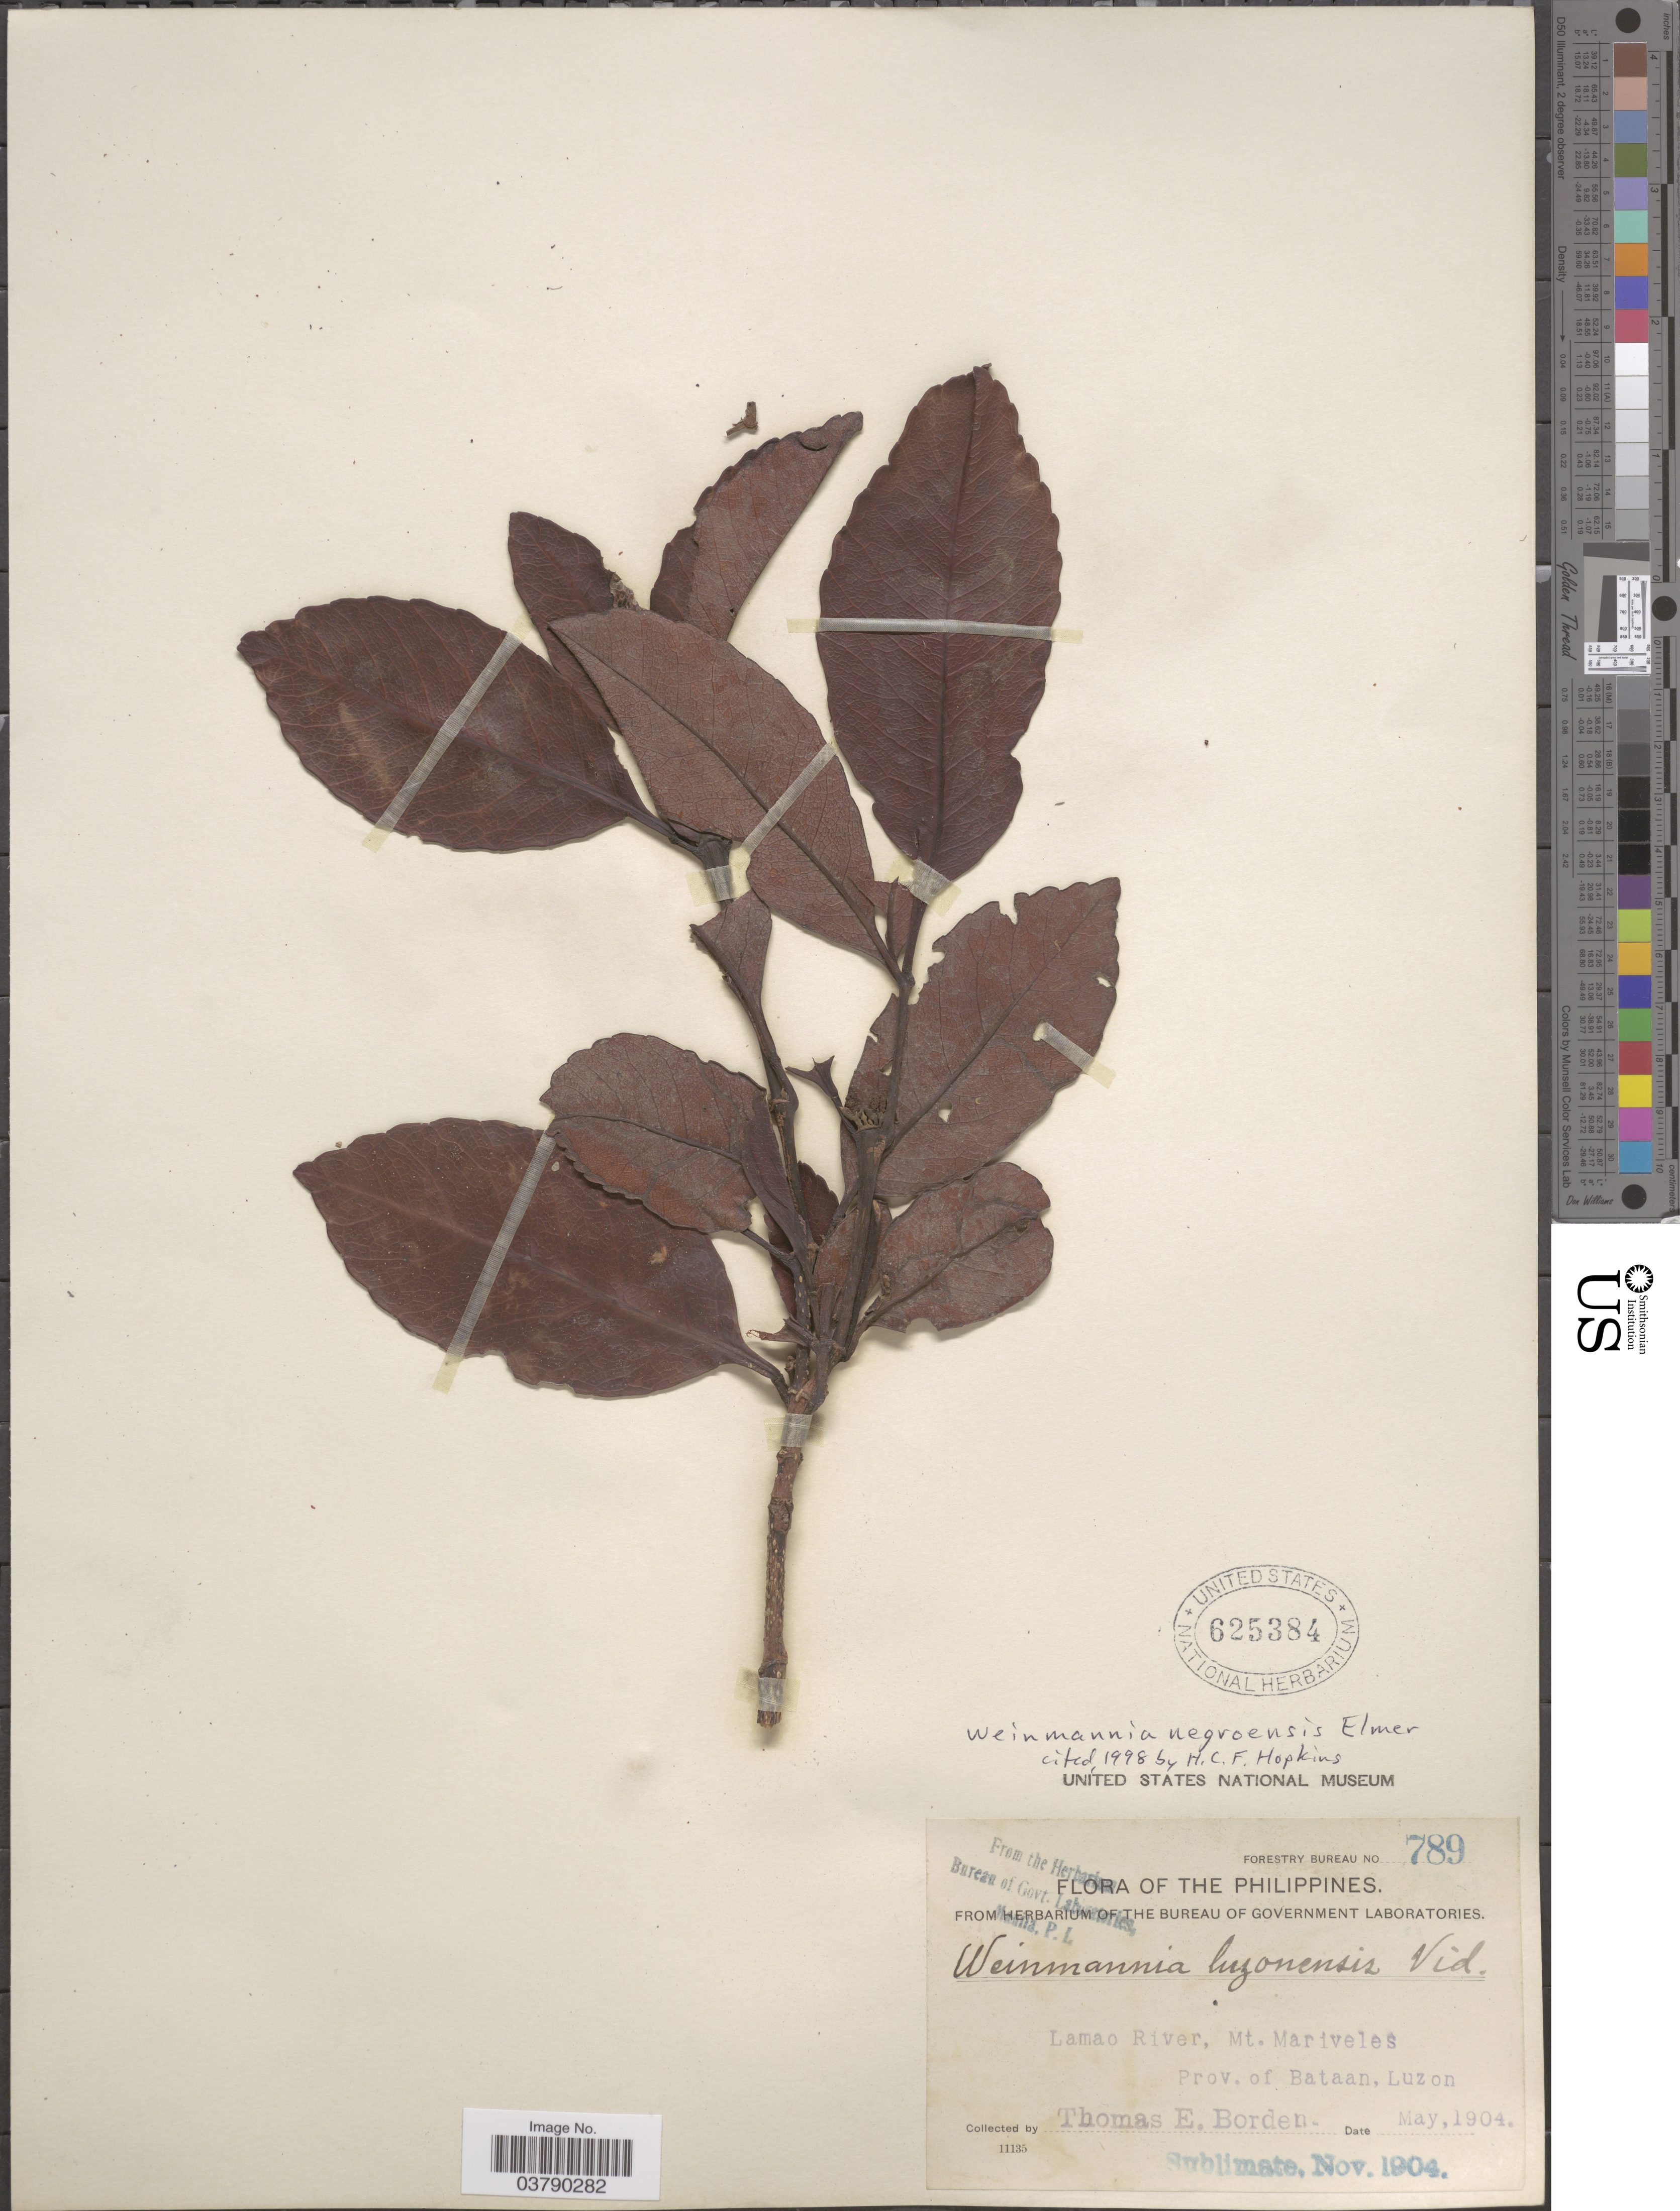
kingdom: Plantae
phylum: Tracheophyta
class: Magnoliopsida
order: Oxalidales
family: Cunoniaceae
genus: Pterophylla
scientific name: Pterophylla negrosensis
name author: (Elmer) Pillon & H.C. Hopkins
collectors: T. E. Borden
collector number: Forestry Bureau 789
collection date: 1904-05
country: Philippines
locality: Lamao River, Mt. Mariveles. Prov. of Bataan, Luzon.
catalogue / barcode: US 625384